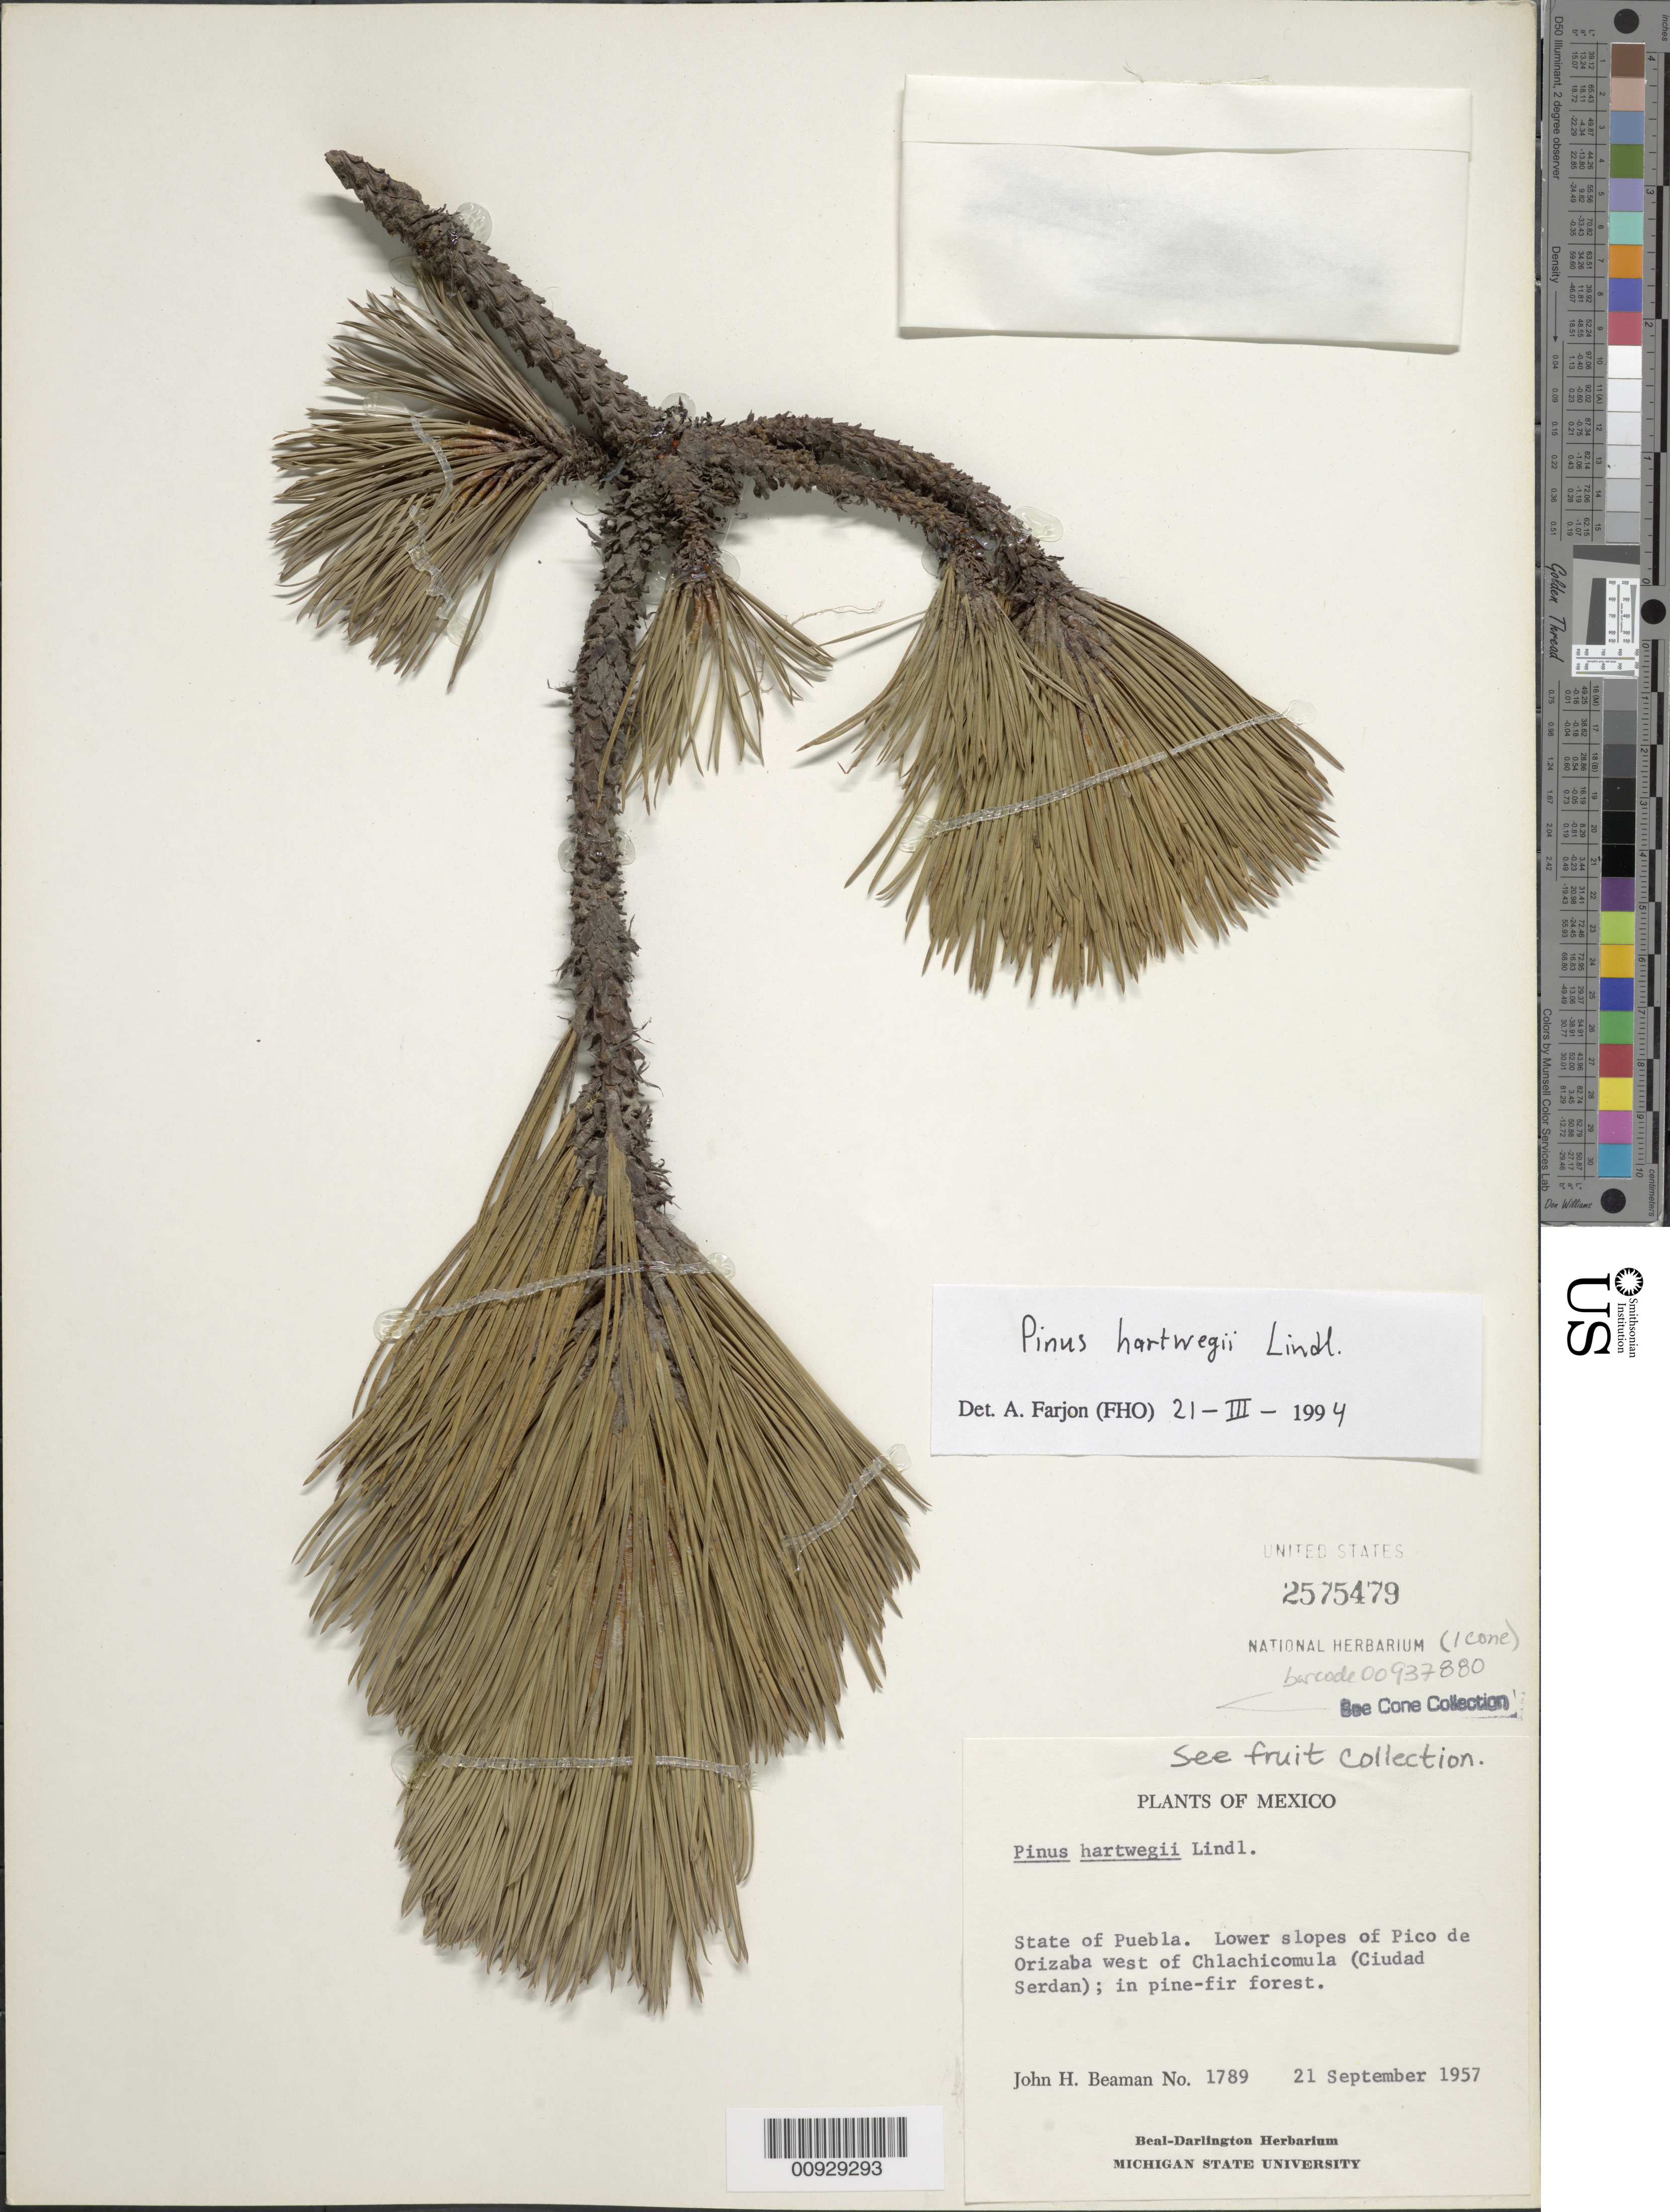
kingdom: Plantae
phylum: Tracheophyta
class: Pinopsida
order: Pinales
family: Pinaceae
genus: Pinus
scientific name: Pinus hartwegii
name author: Lindl.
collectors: J. H. Beaman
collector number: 1789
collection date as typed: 21 Sep 1957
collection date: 1957-09-21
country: Mexico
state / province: Puebla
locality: Lower slopes of Pico de Orizaba west of Chalchicomula (Ciudad Serdán).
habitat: In pine-fir forest.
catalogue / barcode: US 2575479